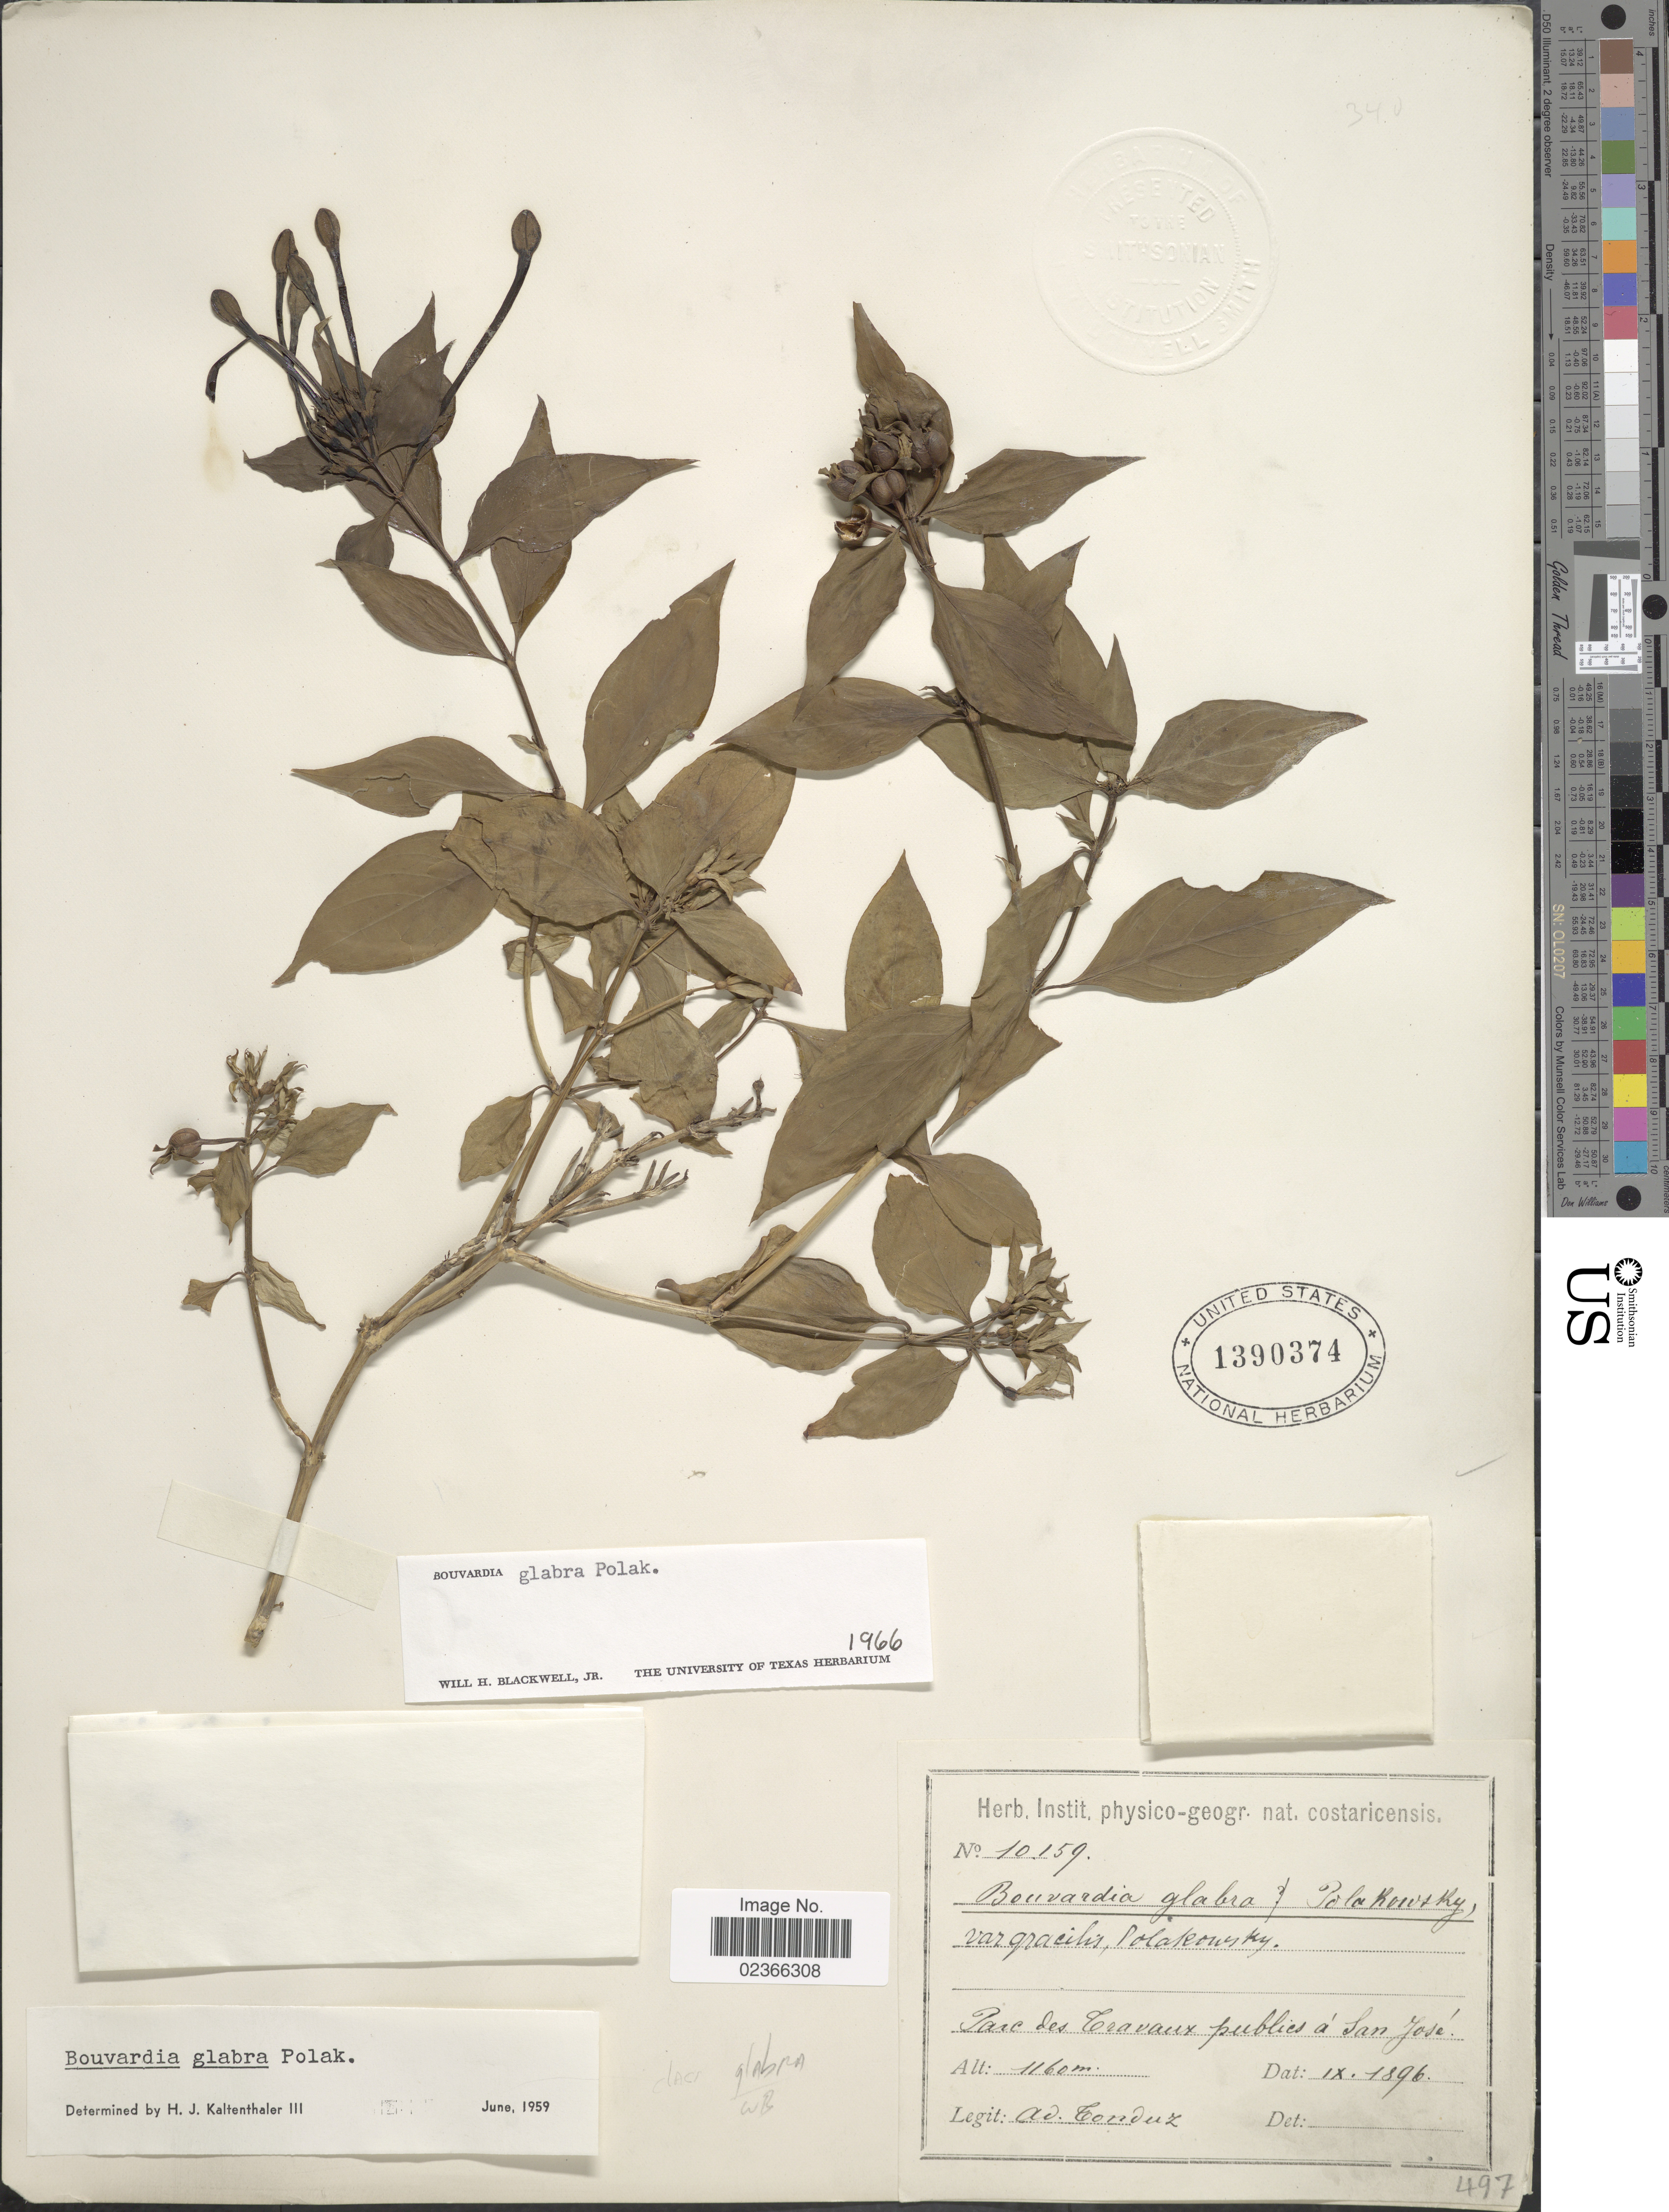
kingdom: Plantae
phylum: Tracheophyta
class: Magnoliopsida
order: Gentianales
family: Rubiaceae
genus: Bouvardia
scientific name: Bouvardia glabra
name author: Polák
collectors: A. Tonduz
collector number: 10159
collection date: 1896-09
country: Costa Rica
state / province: San José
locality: Parc du Travaux publics a San Jose.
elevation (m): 1160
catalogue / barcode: US 1390374